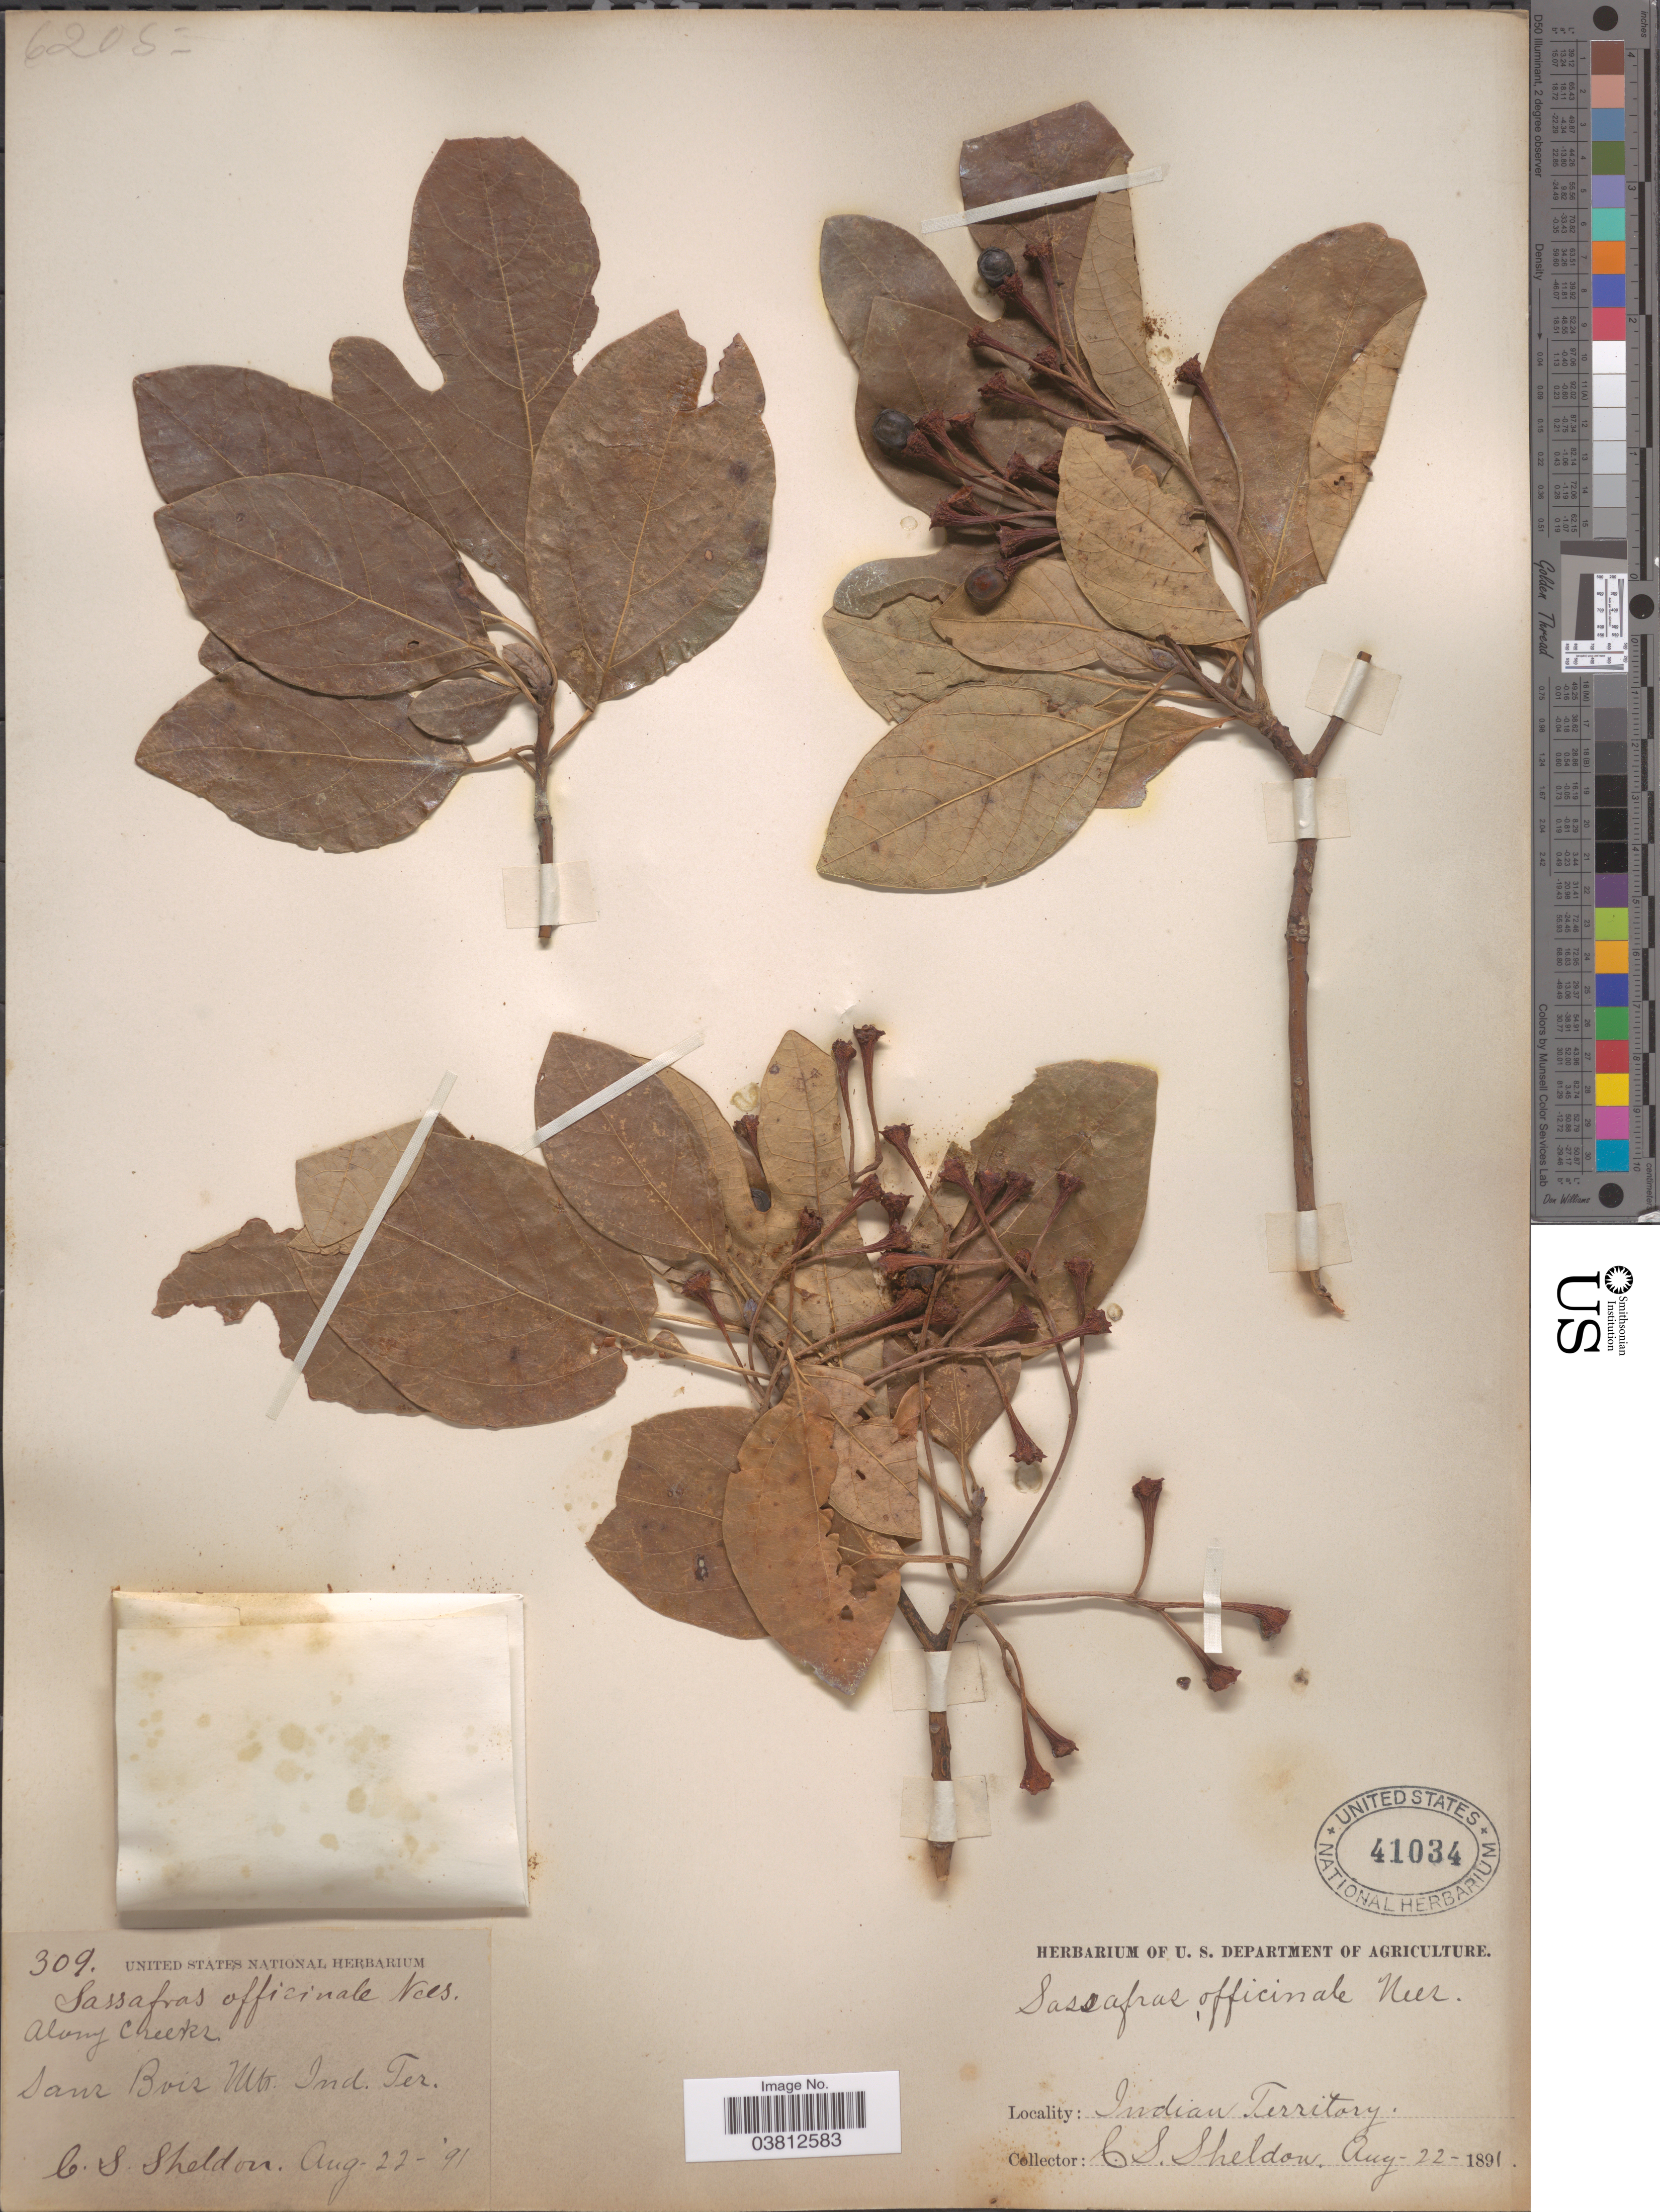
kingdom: Plantae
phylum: Tracheophyta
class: Magnoliopsida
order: Laurales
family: Lauraceae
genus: Sassafras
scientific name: Sassafras albidum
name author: (Nutt.) Nees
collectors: C. S. Sheldon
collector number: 309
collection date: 1891-08-22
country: United States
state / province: Oklahoma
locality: Indian Territory. Along creeks. Sans Bois Mts. Ind. Ter.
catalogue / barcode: US 41034